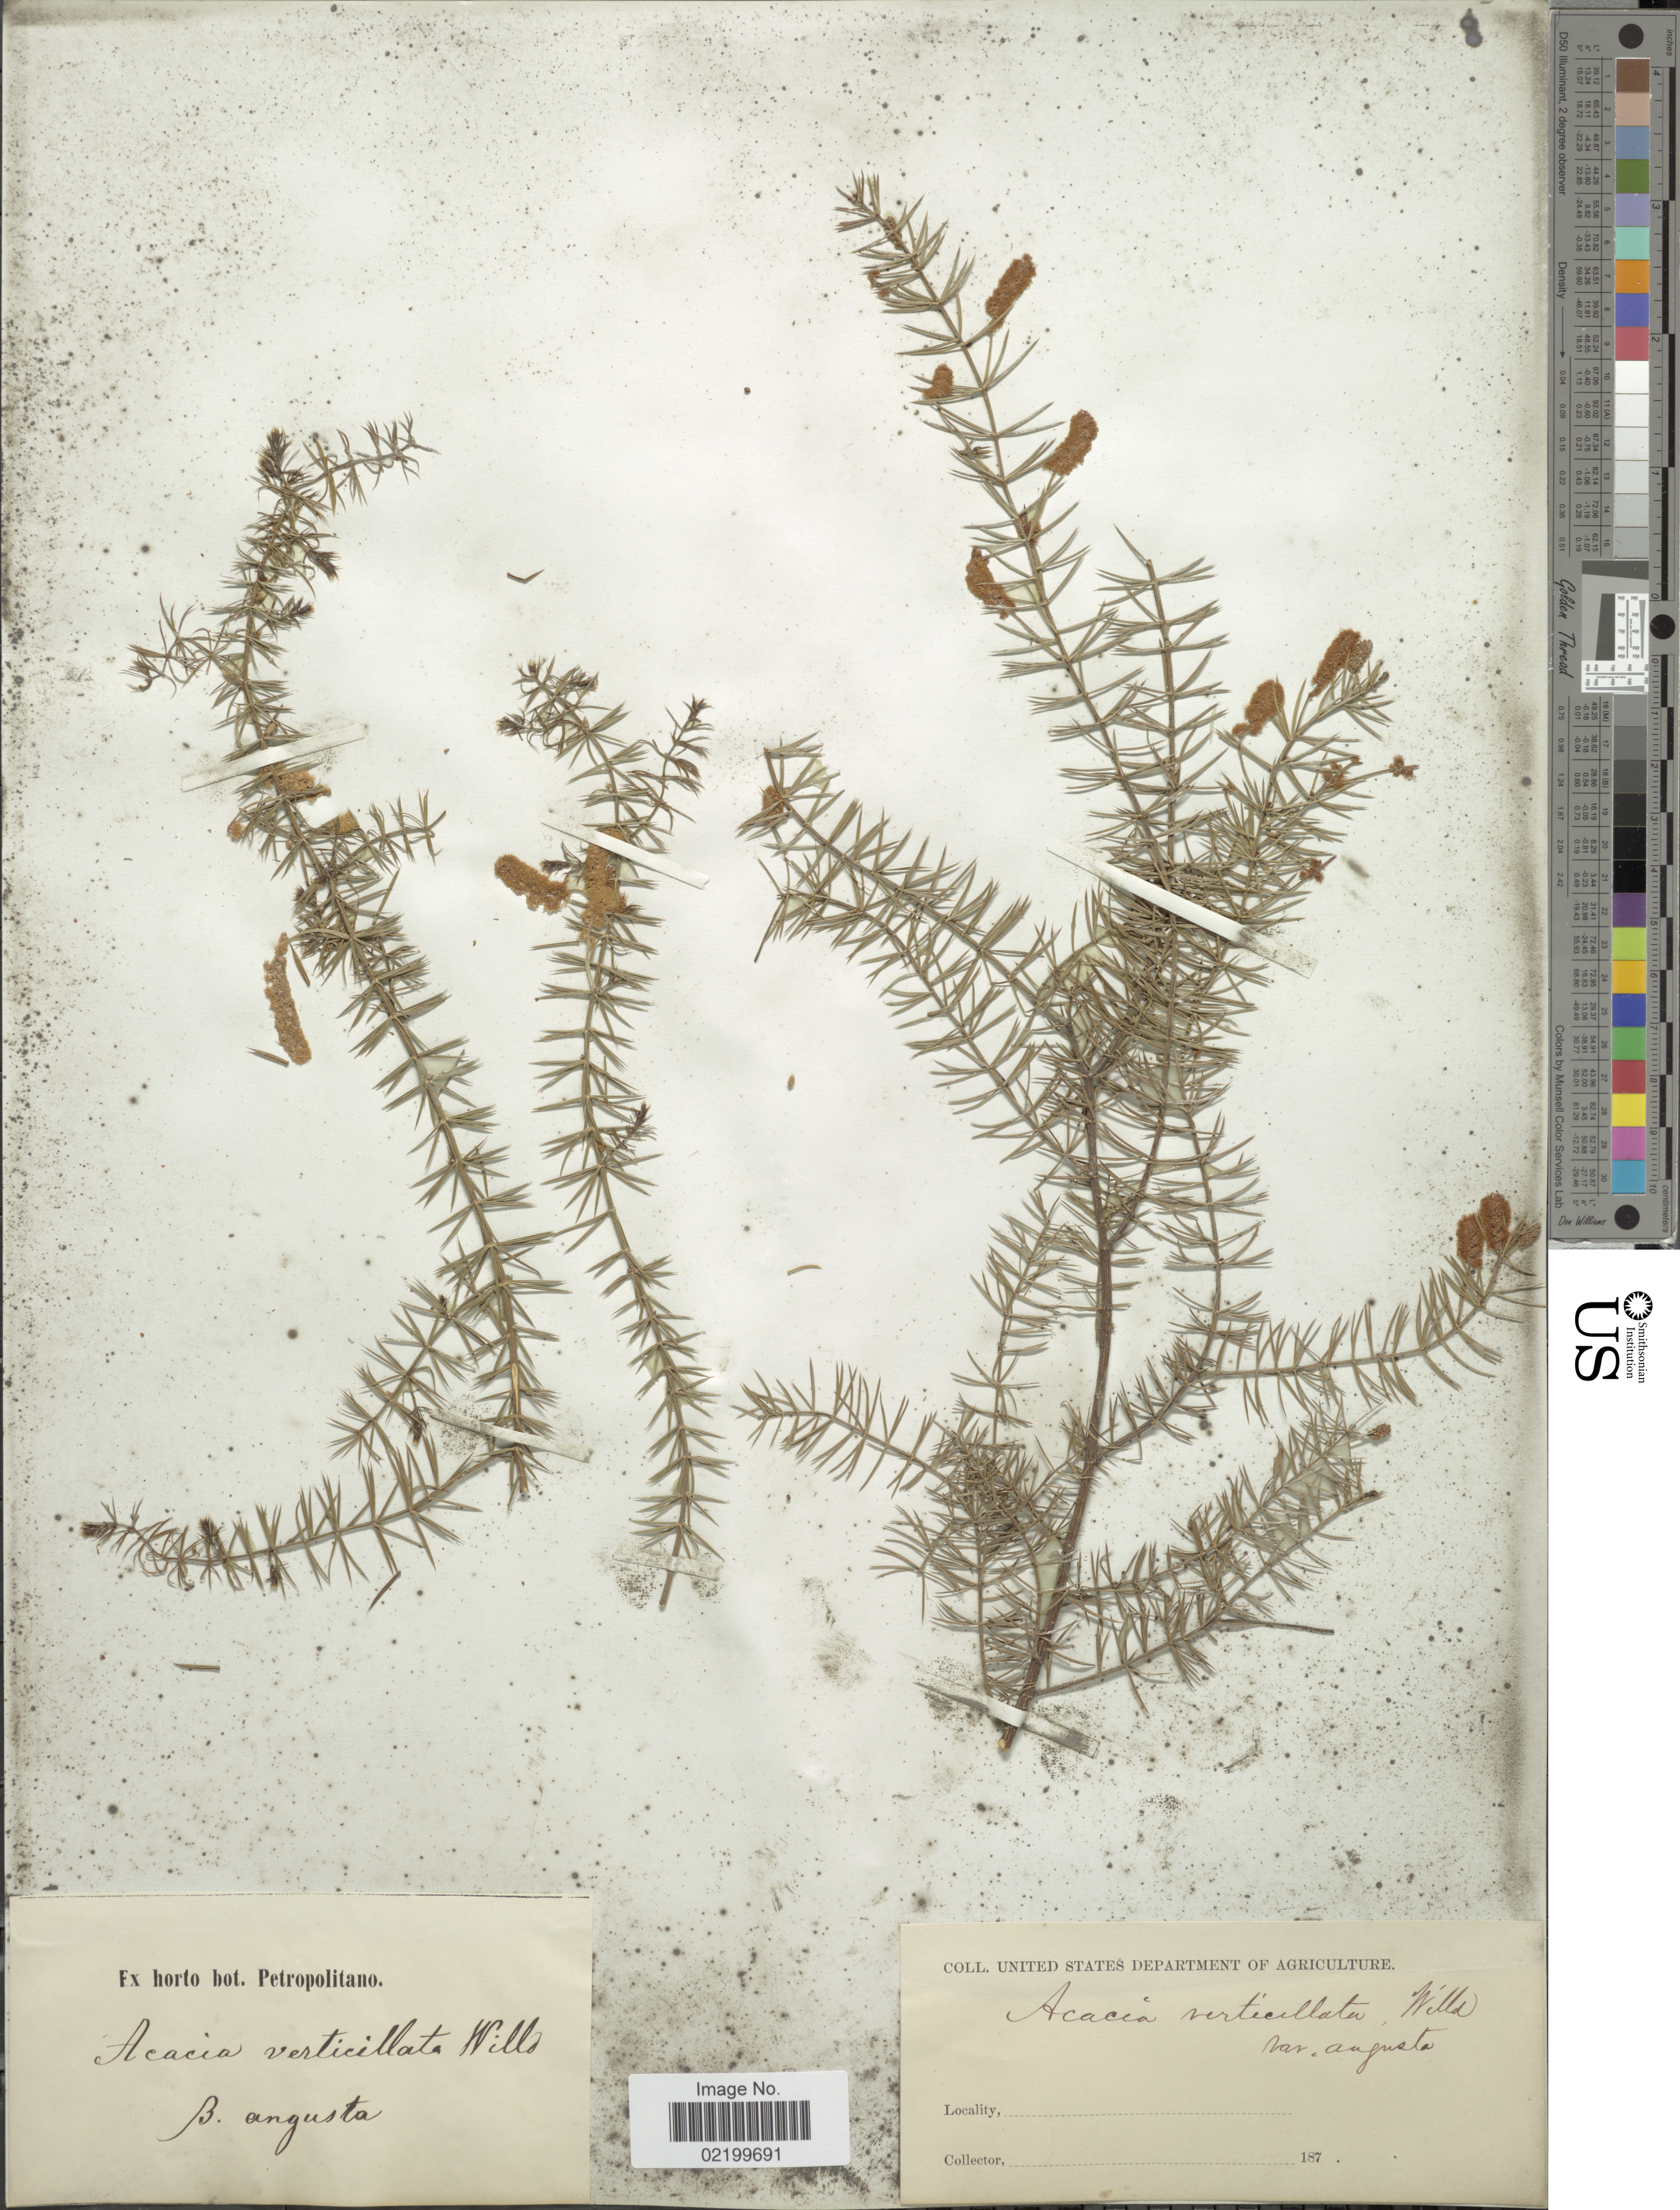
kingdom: Plantae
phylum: Tracheophyta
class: Magnoliopsida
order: Fabales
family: Fabaceae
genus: Acacia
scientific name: Acacia verticillata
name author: (L'Hér.) Willd.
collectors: ex Horto Bot. Petropolitano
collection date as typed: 187